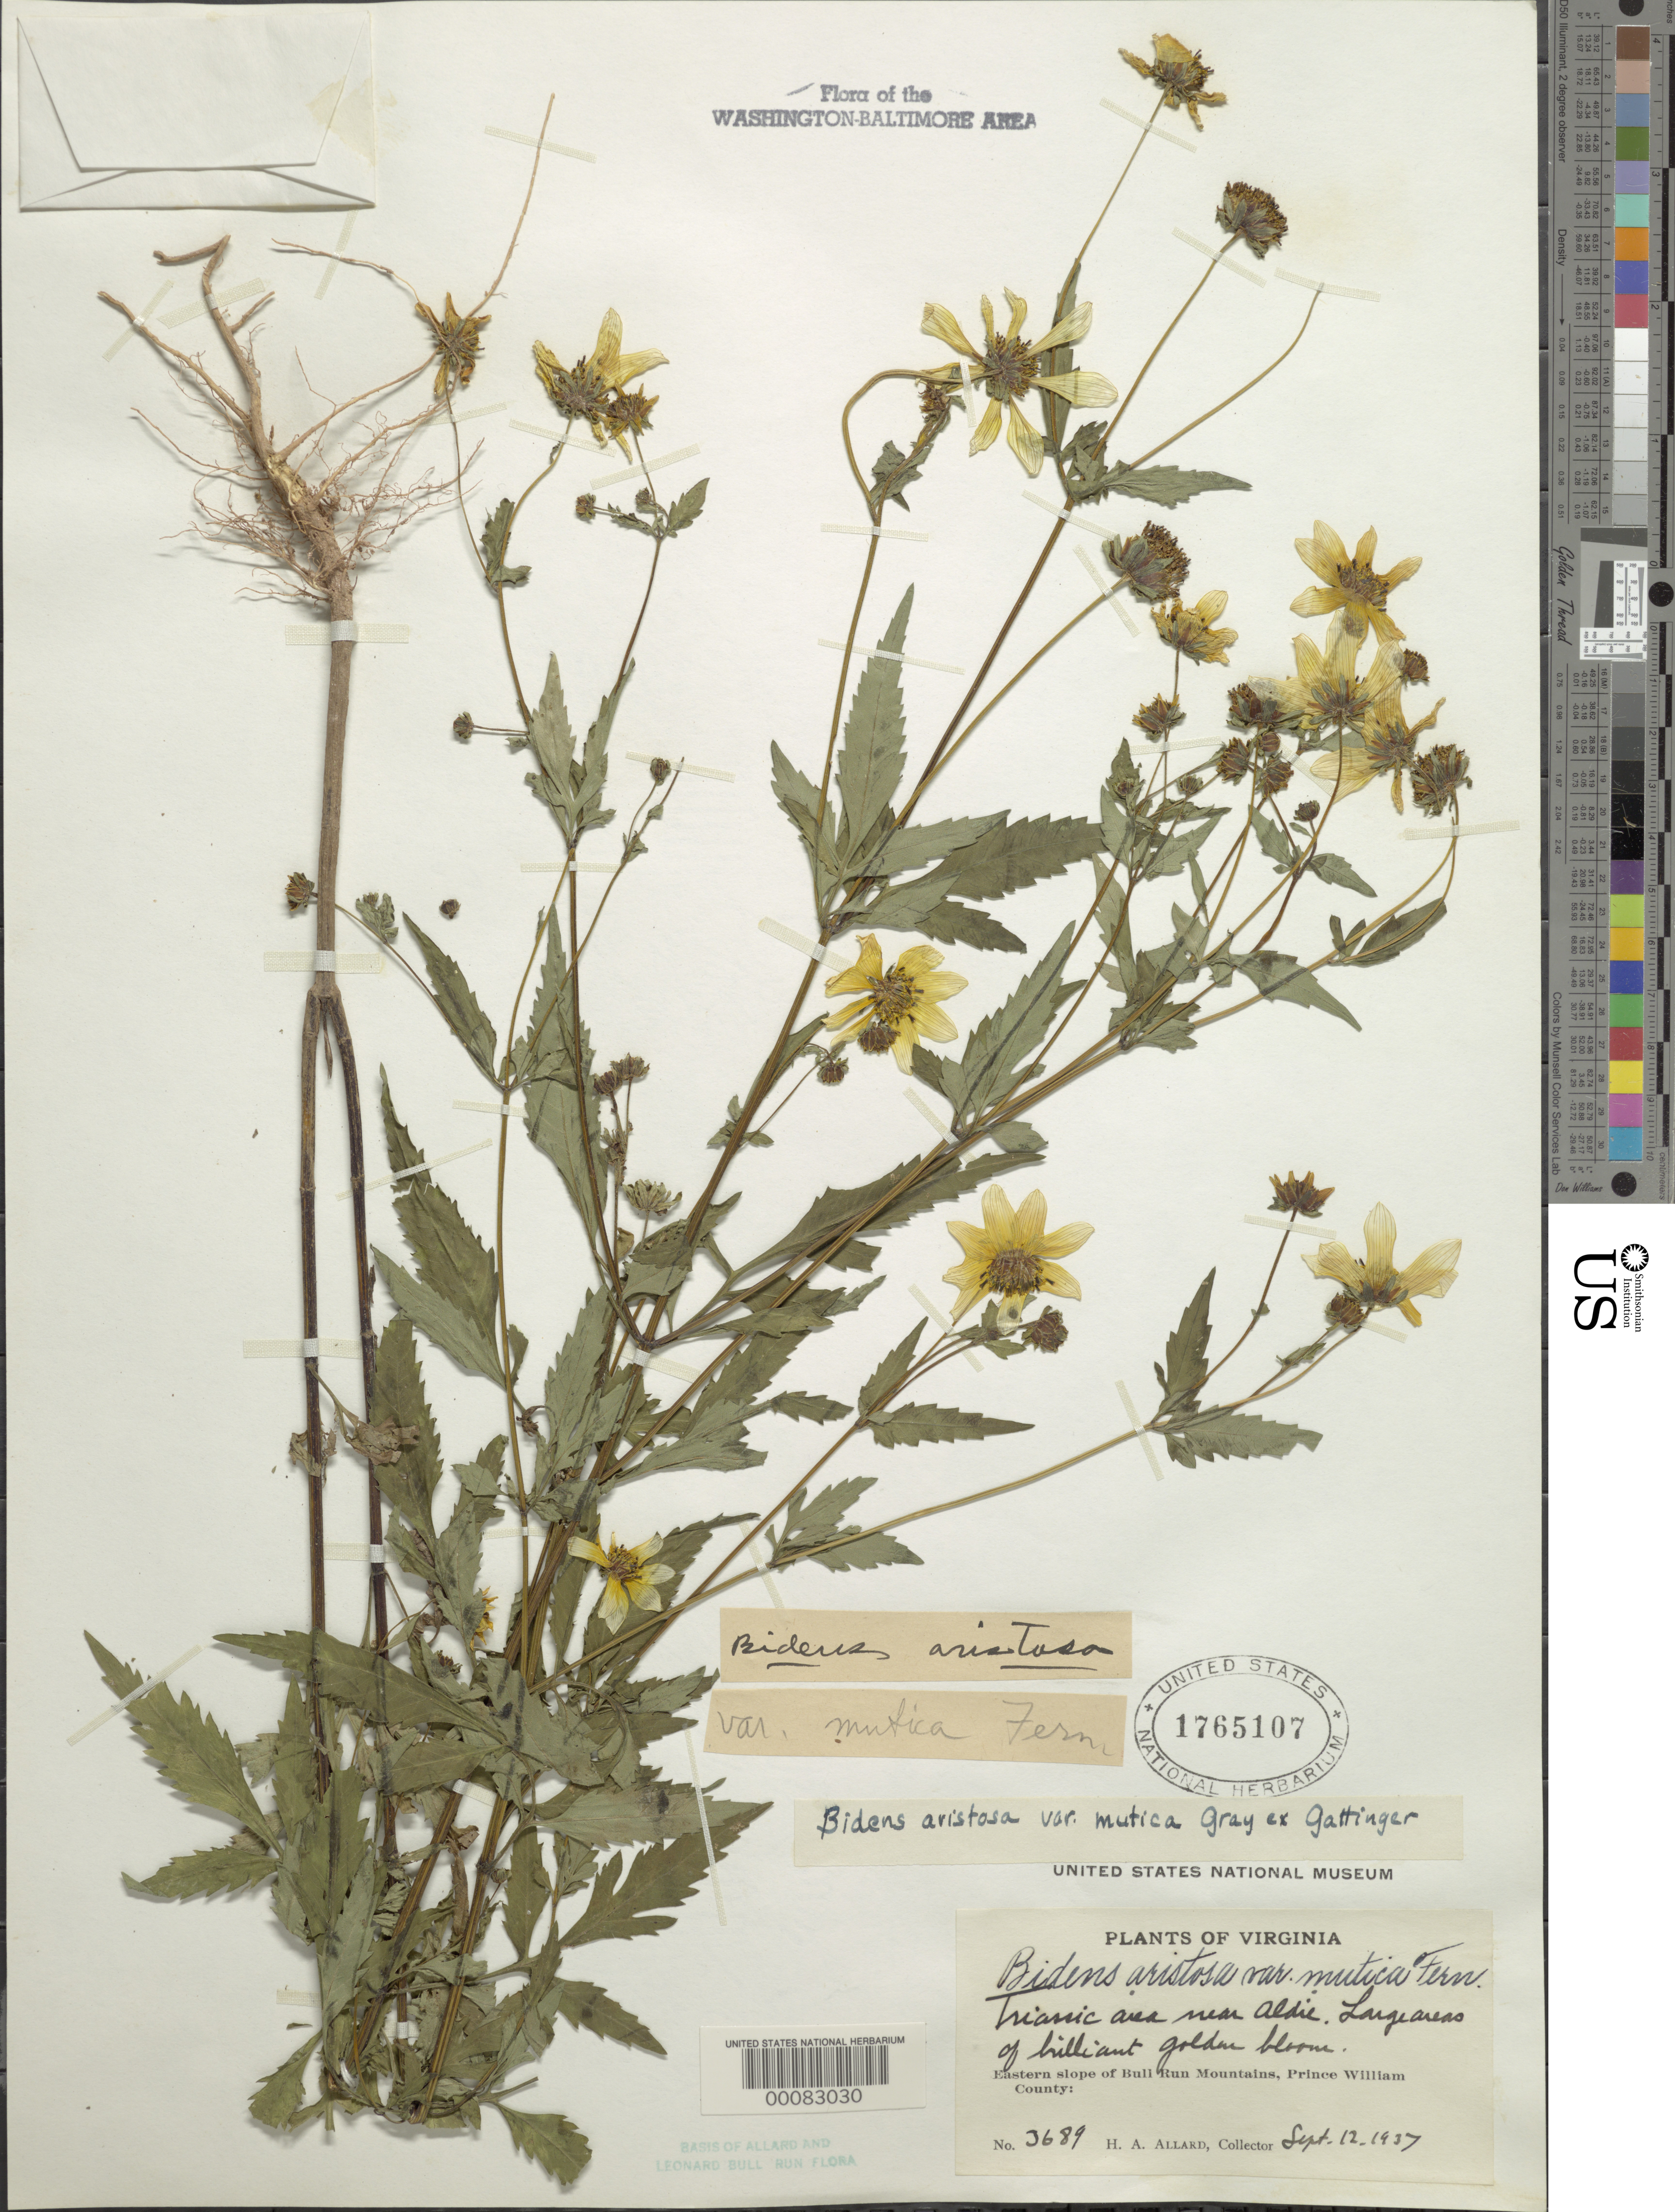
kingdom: Plantae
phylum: Tracheophyta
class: Magnoliopsida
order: Asterales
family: Asteraceae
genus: Bidens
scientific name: Bidens aristosa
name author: (Michx.) Britton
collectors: H. A. Allard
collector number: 3689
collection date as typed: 12 Sep 1937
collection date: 1937-09-12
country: United States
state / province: Virginia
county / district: Prince William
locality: Near Aldie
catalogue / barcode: US 1765107